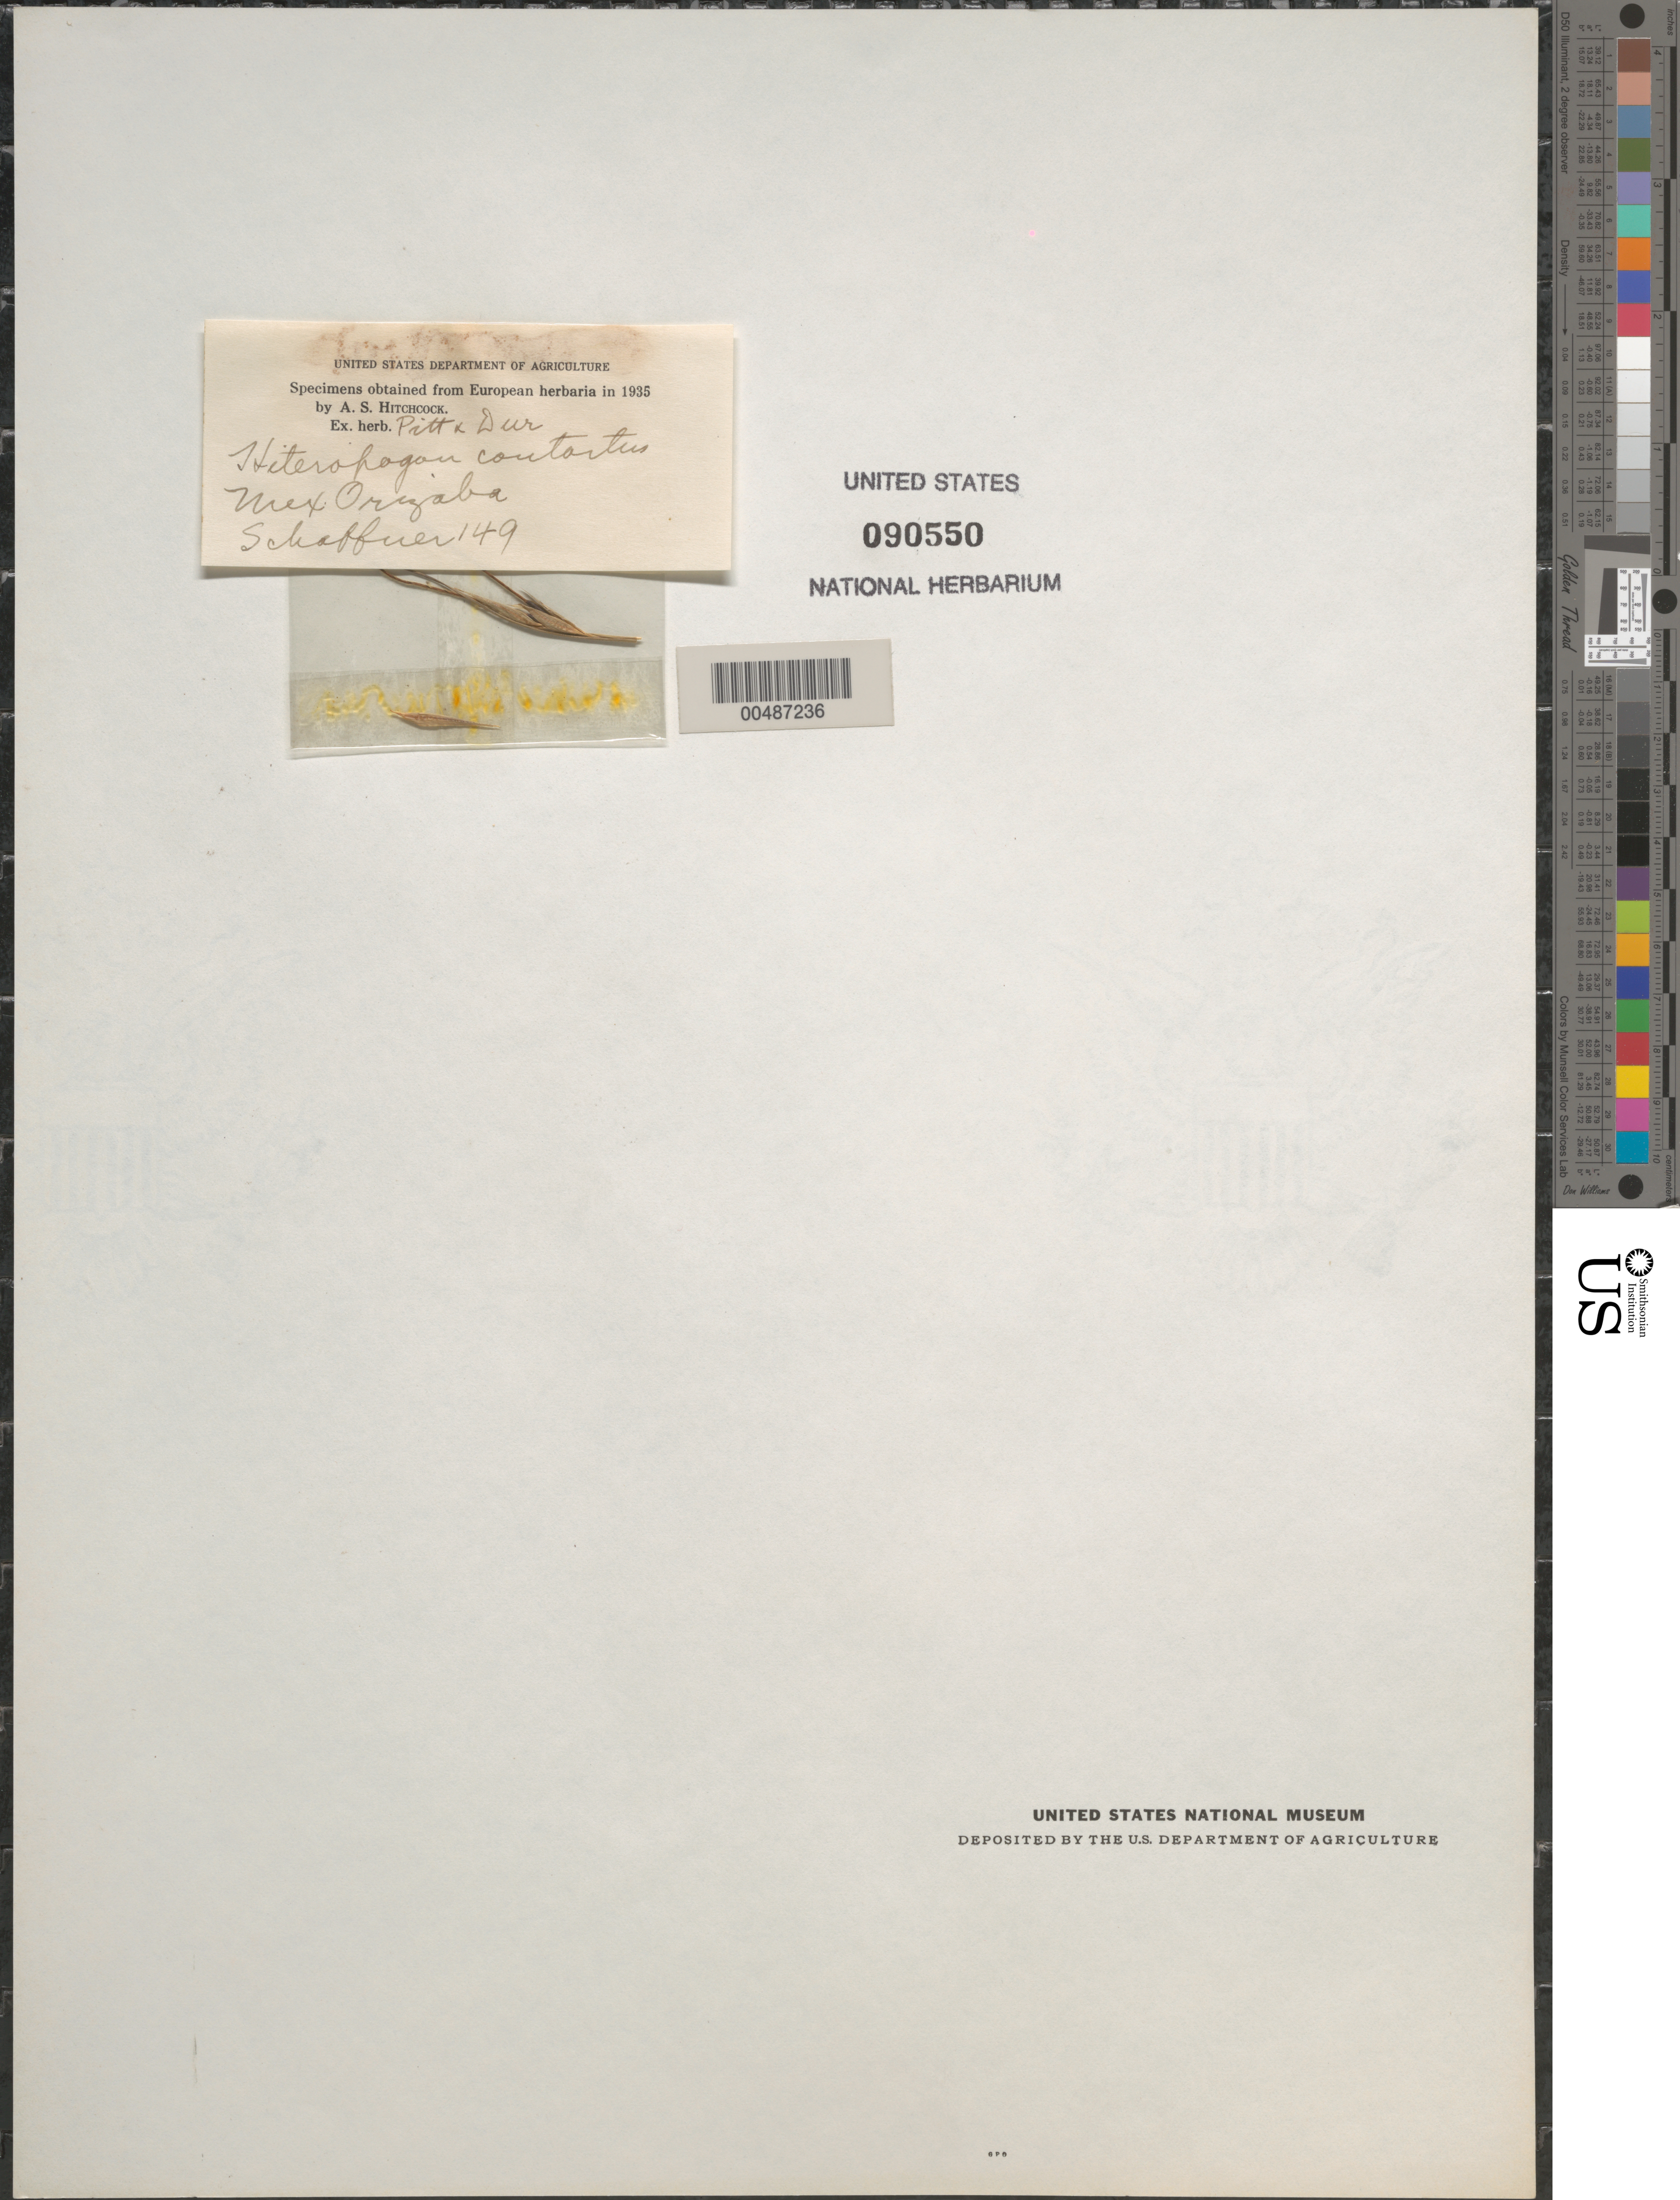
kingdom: Plantae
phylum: Tracheophyta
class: Liliopsida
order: Poales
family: Poaceae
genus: Heteropogon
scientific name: Heteropogon melanocarpus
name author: (Elliott) Benth.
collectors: -. Schaffner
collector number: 149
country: Mexico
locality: Orizaba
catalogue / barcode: US 90550